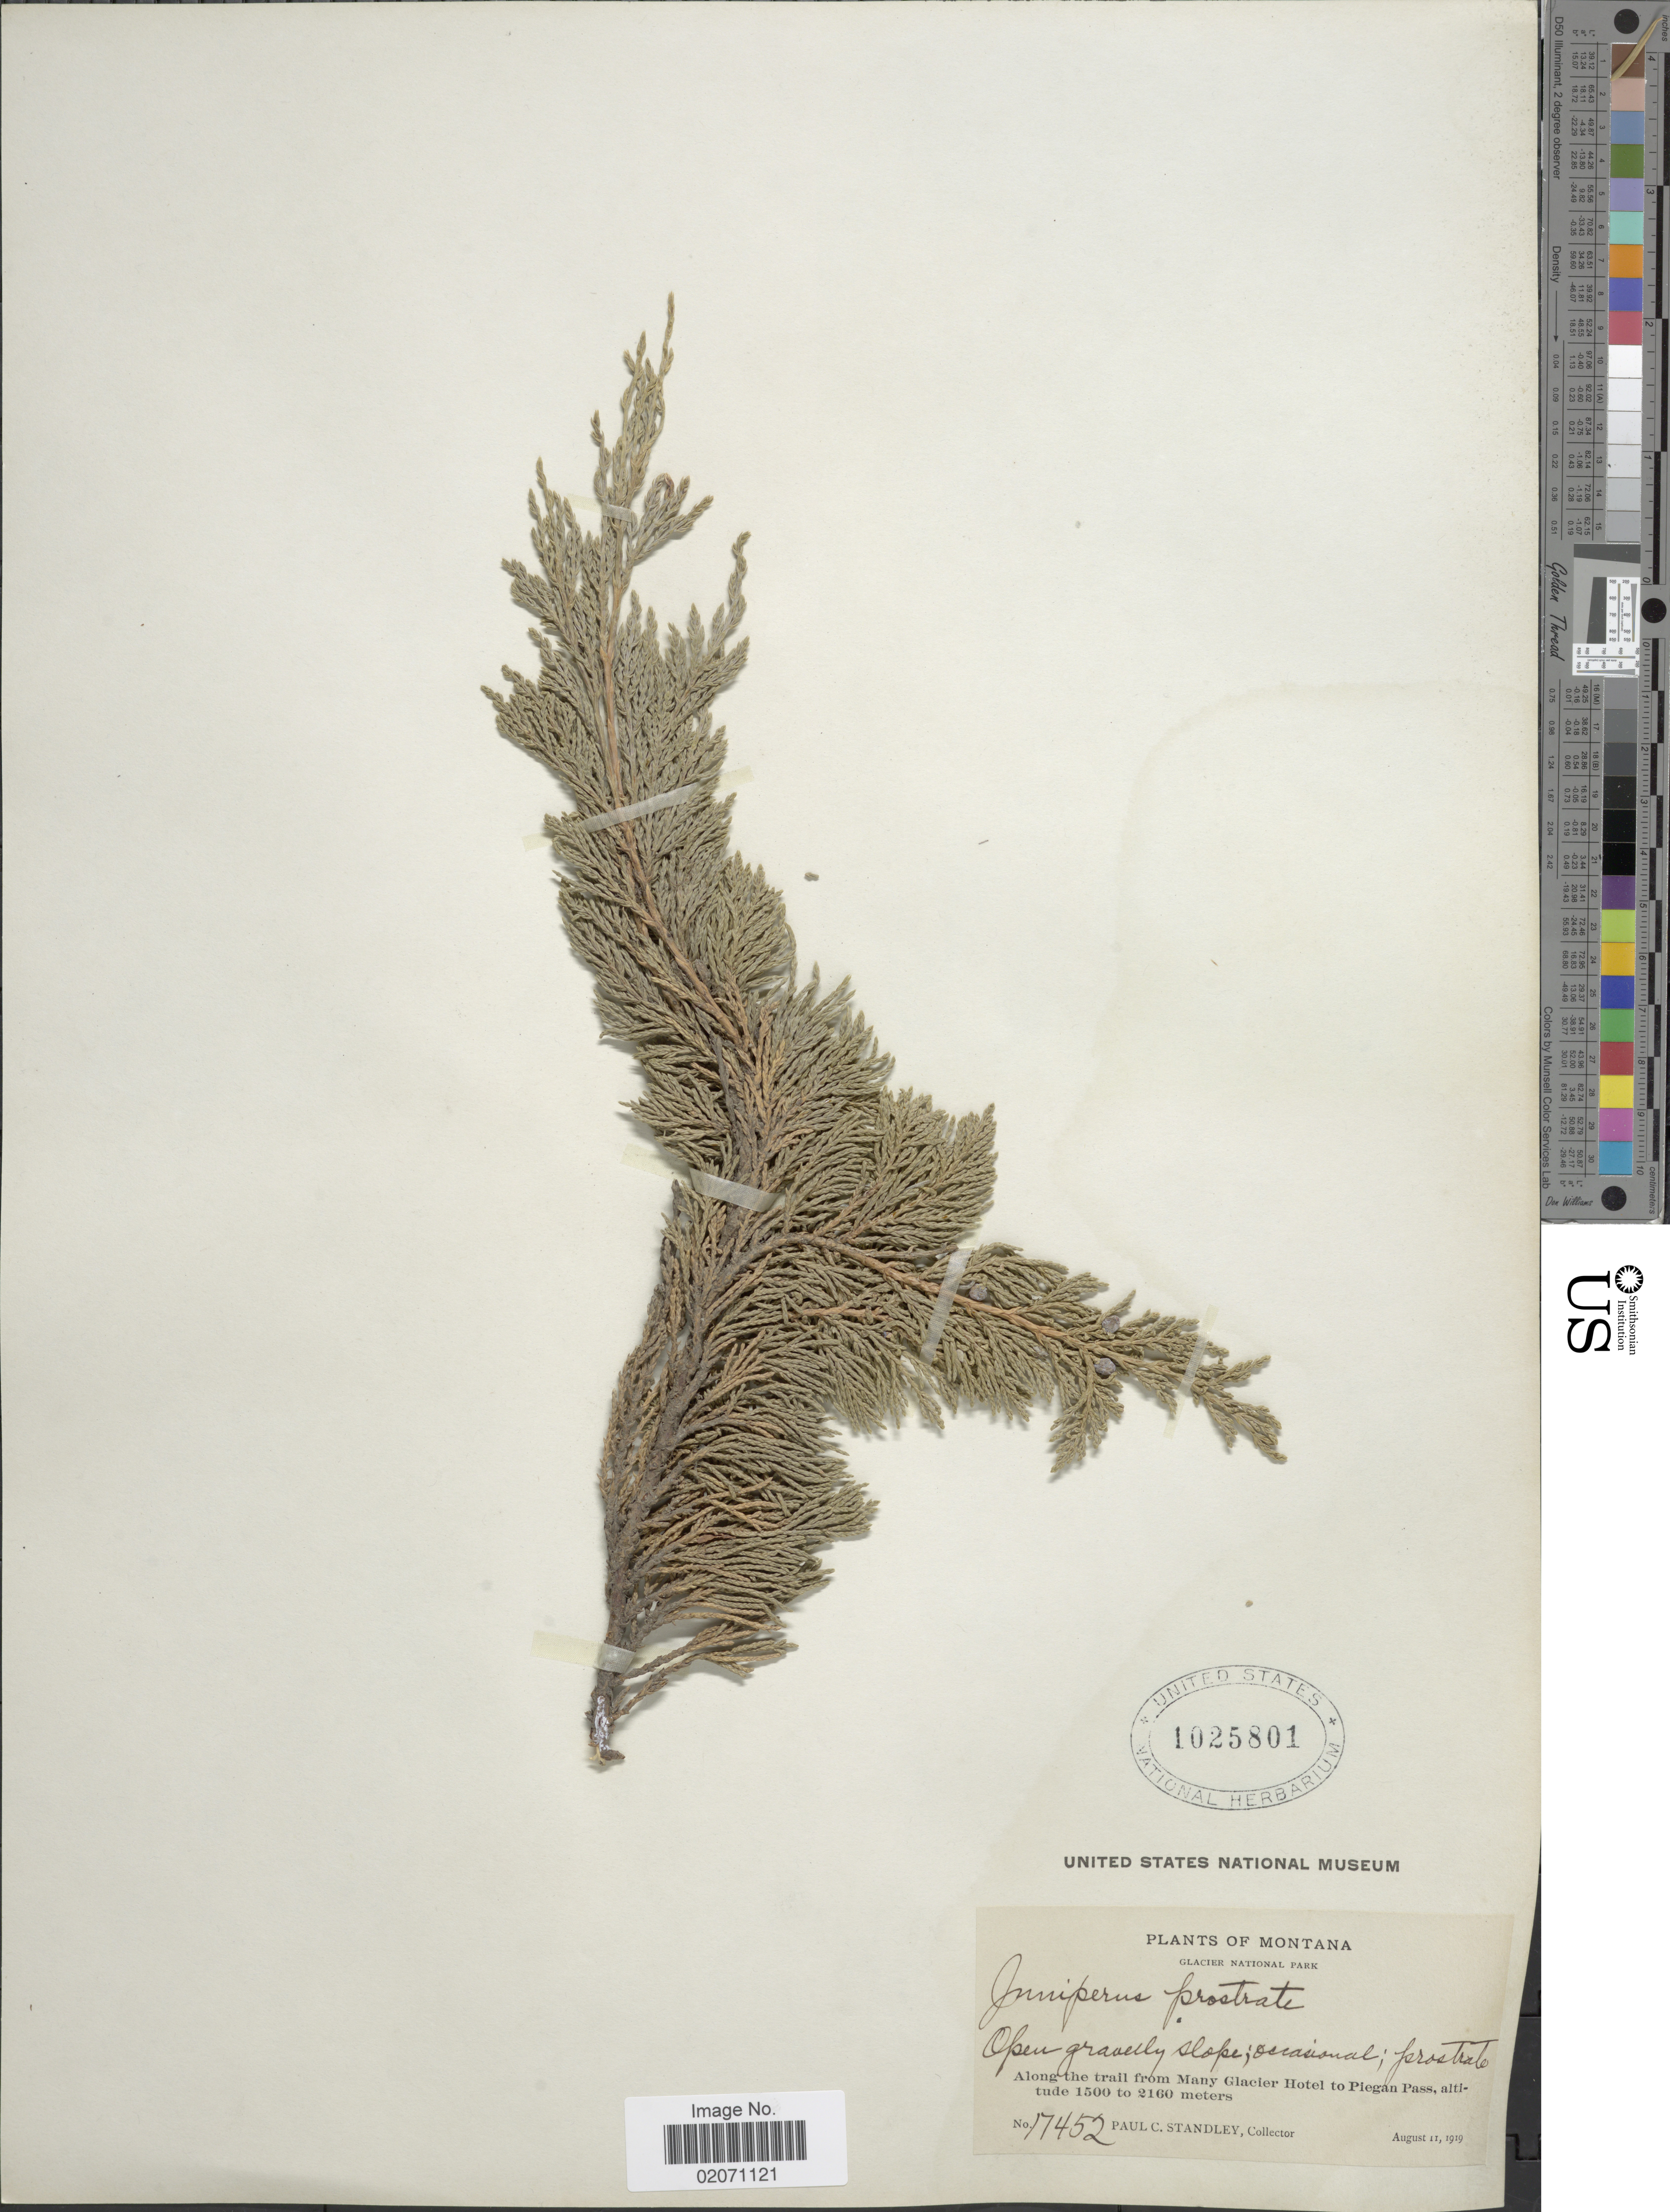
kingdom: Plantae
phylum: Tracheophyta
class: Pinopsida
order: Pinales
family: Cupressaceae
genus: Juniperus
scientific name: Juniperus horizontalis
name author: Moench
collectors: P. C. Standley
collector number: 17452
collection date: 1919-08-11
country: United States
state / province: Montana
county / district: Glacier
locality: Glacier National Park, along the trail from Many Glacier Hotel to Piegan Pass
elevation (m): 1500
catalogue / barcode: US 1025801